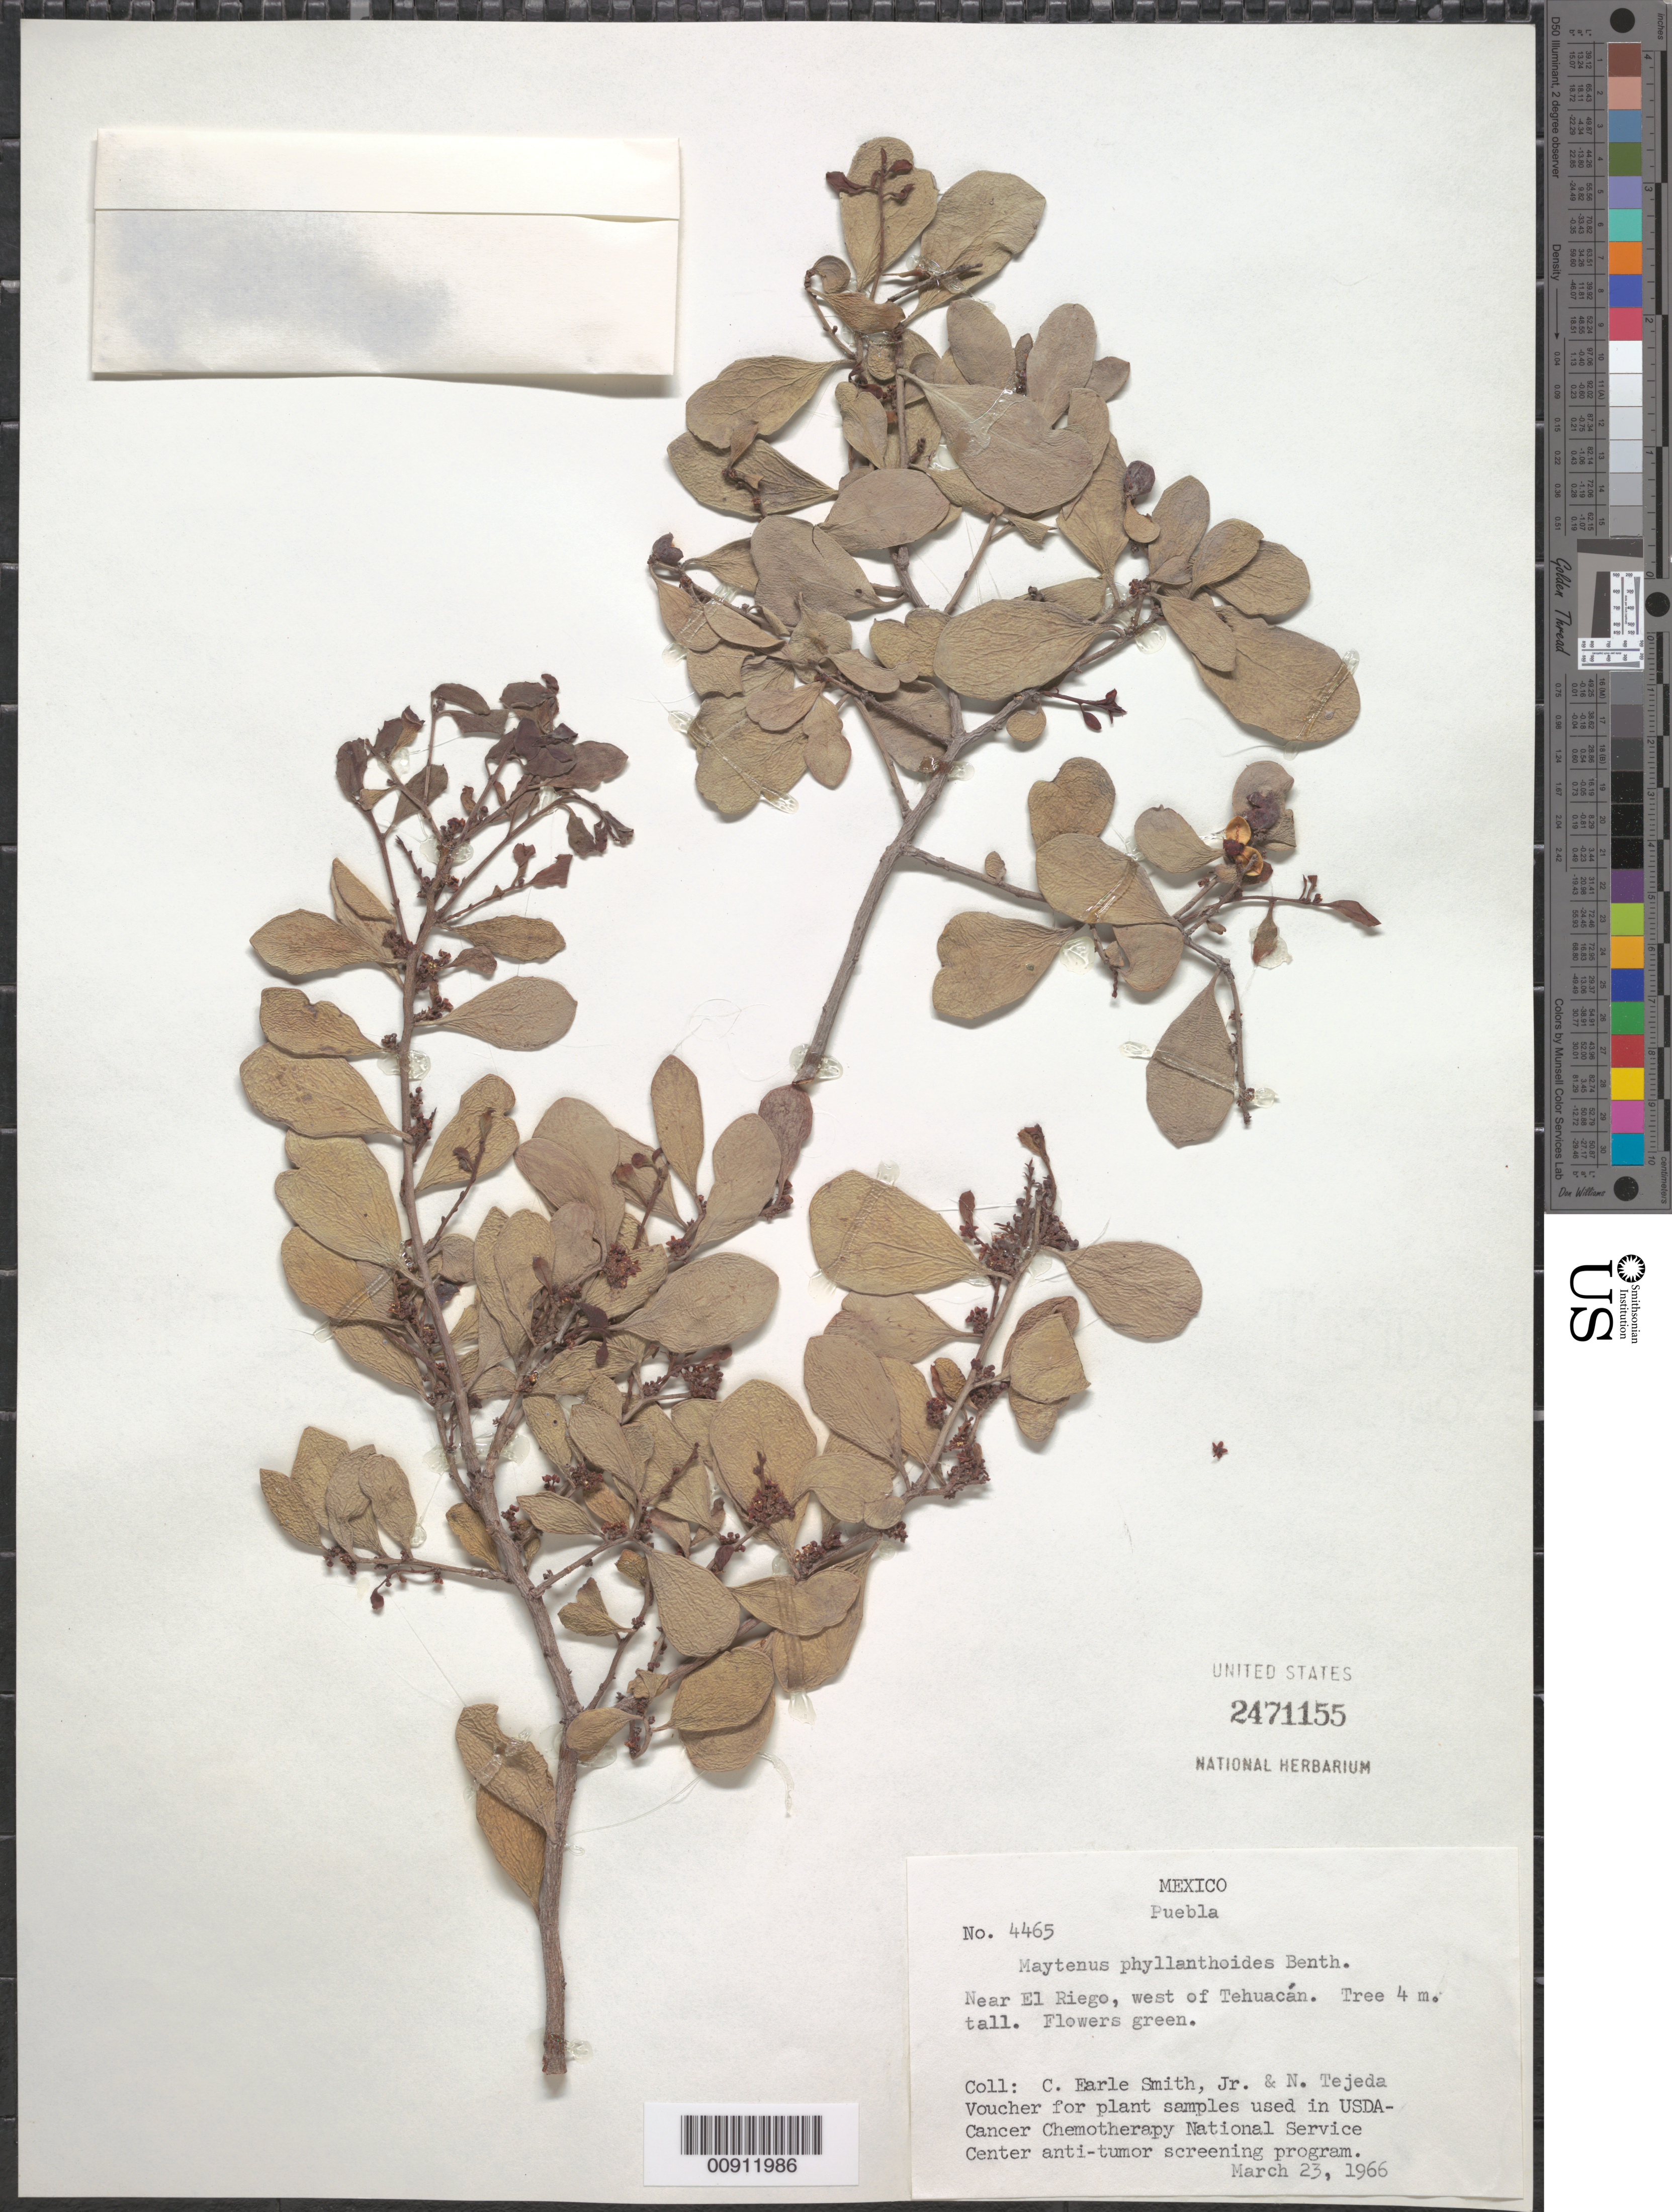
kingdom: Plantae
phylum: Tracheophyta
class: Magnoliopsida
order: Celastrales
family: Celastraceae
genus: Tricerma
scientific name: Tricerma phyllanthoides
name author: (Benth.) Lundell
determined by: Strong, Mark T., (BOT), Smithsonian Institution - National Museum of Natural History (UNITED STATES)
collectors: C. E. Smith Jr. & N. Tejeda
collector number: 4465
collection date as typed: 23 Mar 1966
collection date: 1966-03-23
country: Mexico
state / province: Puebla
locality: Near El Riego, west of Tehuacán. Puebla.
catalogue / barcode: US 2471155